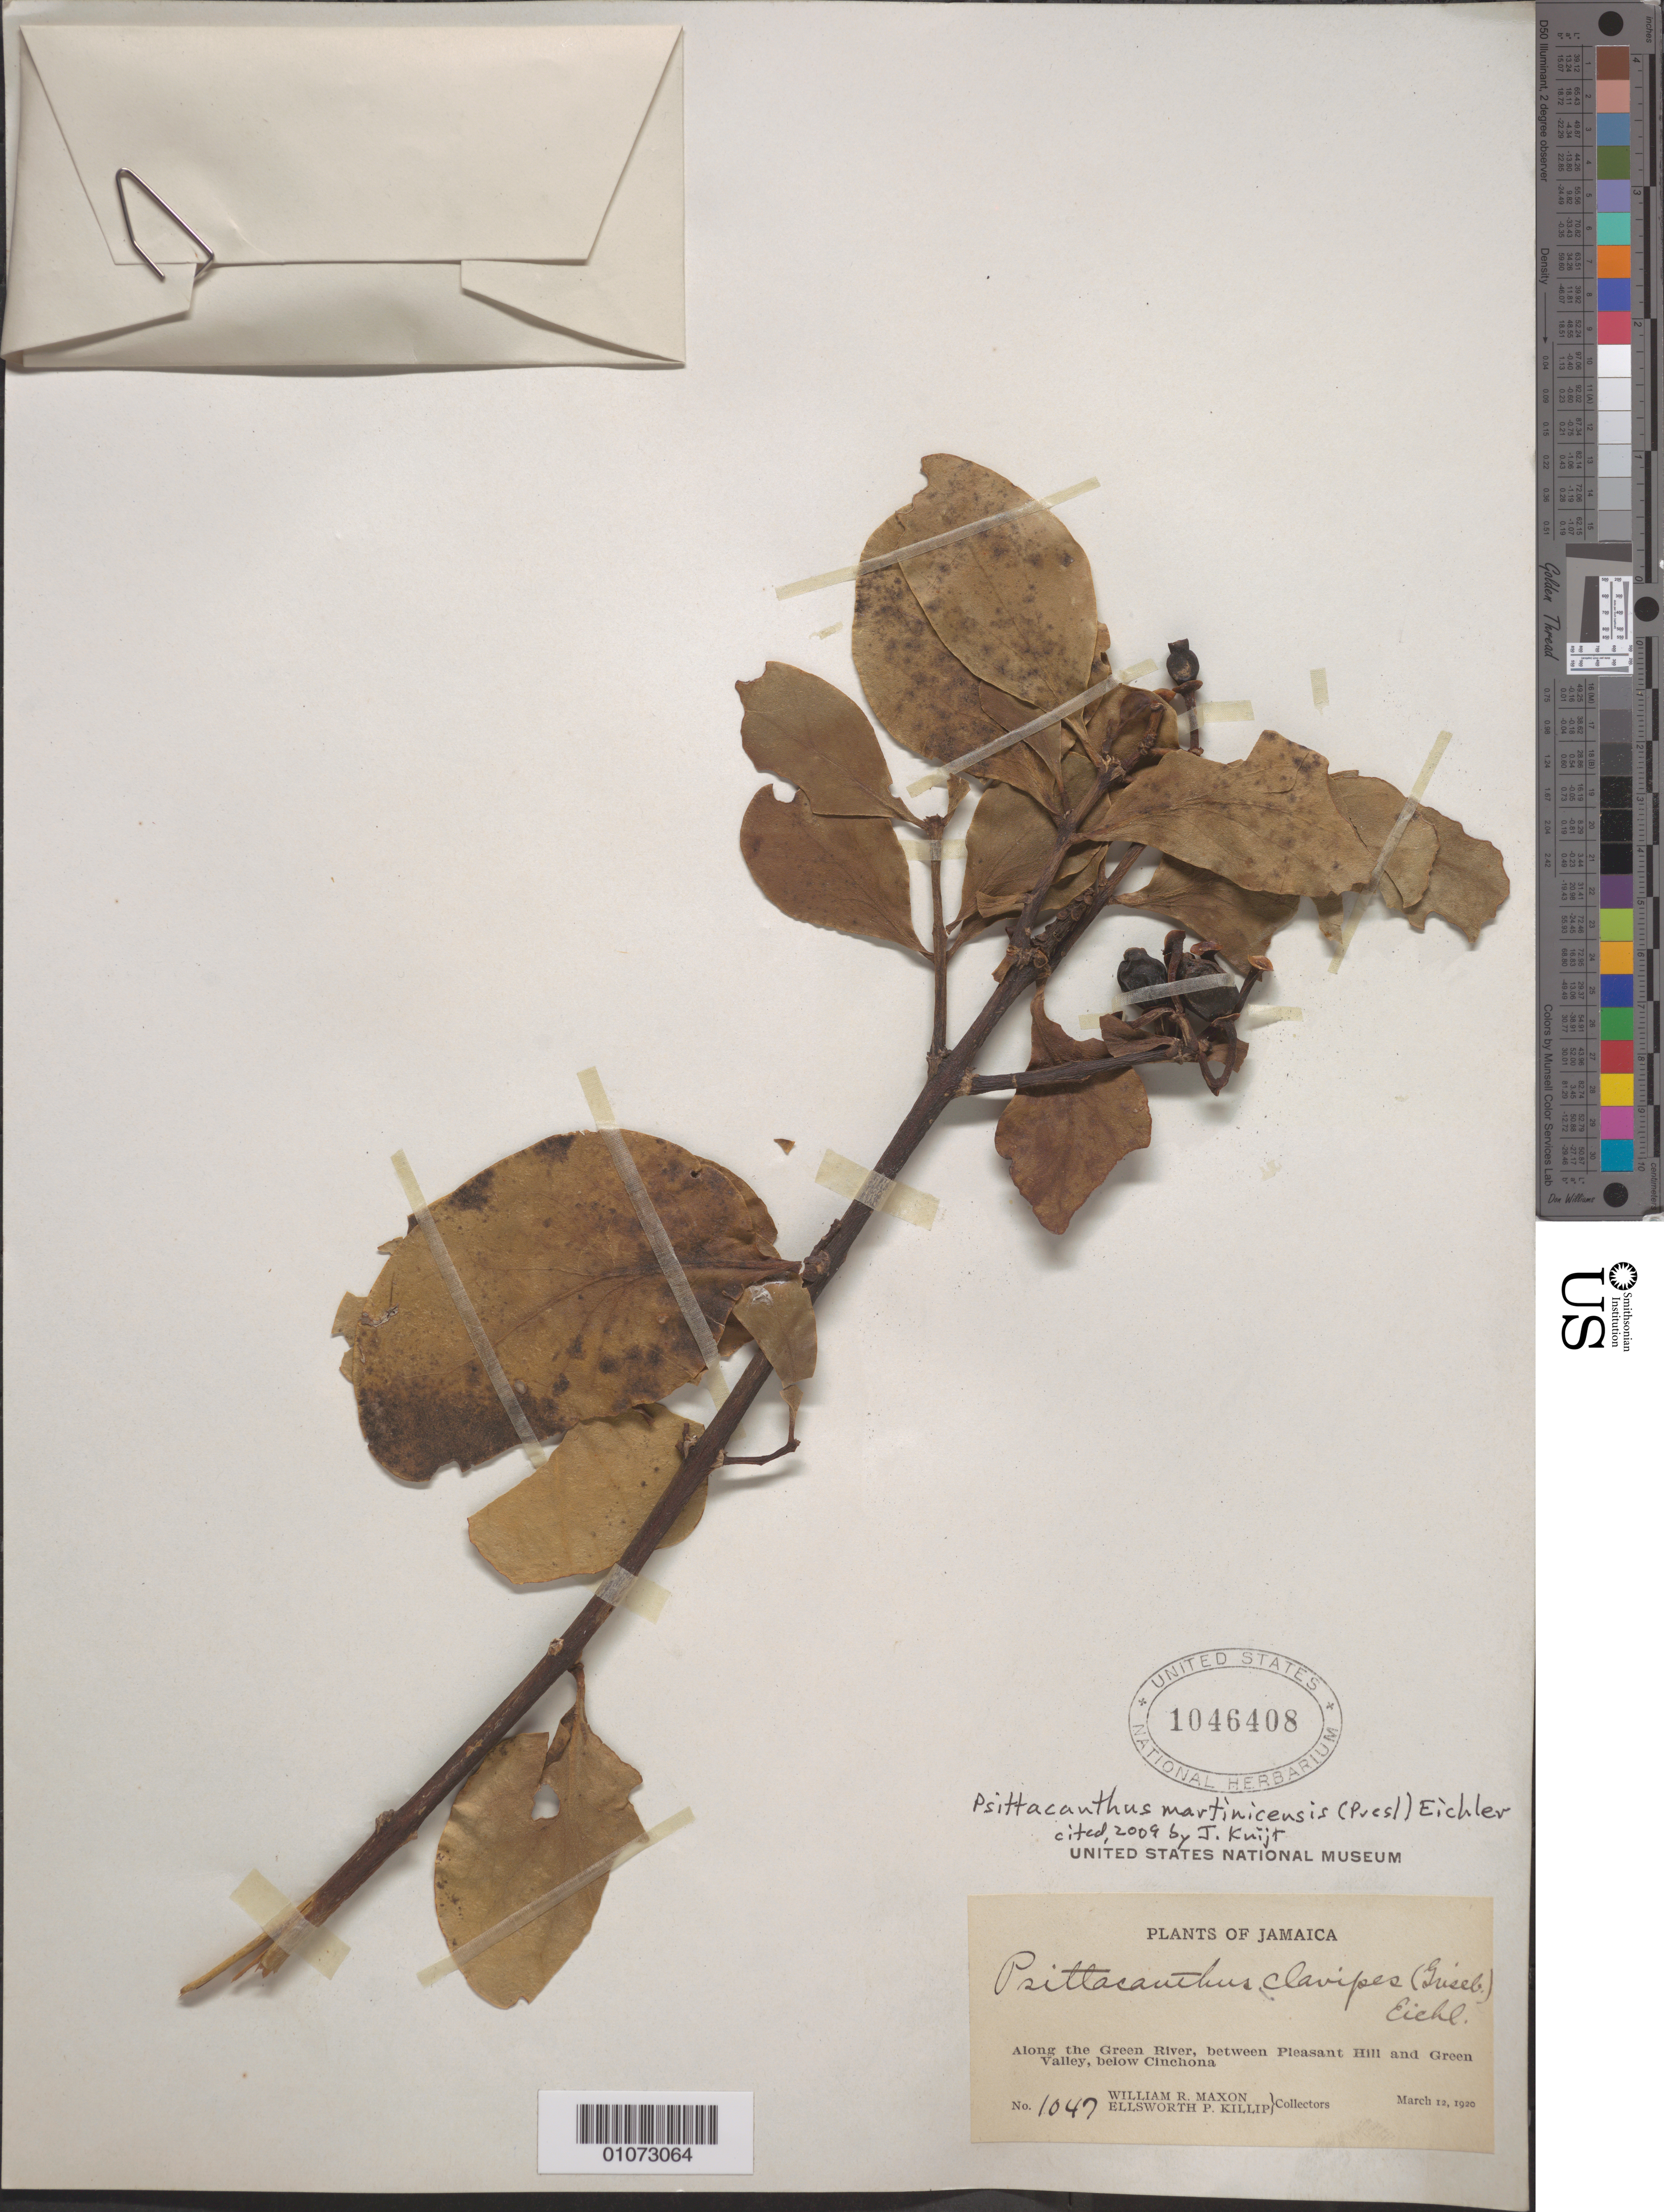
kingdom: Plantae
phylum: Tracheophyta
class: Magnoliopsida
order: Santalales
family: Loranthaceae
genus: Psittacanthus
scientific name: Psittacanthus martinicensis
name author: (C. Presl ex Schult. f.) Eichler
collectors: W. R. Maxon & E. P. Killip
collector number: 1047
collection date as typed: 12 Mar 1920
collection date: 1920-03-12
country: Jamaica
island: Jamaica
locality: Along the Green River, between Pleasant Hill and Green Valley, below Cinchona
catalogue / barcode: US 1046408